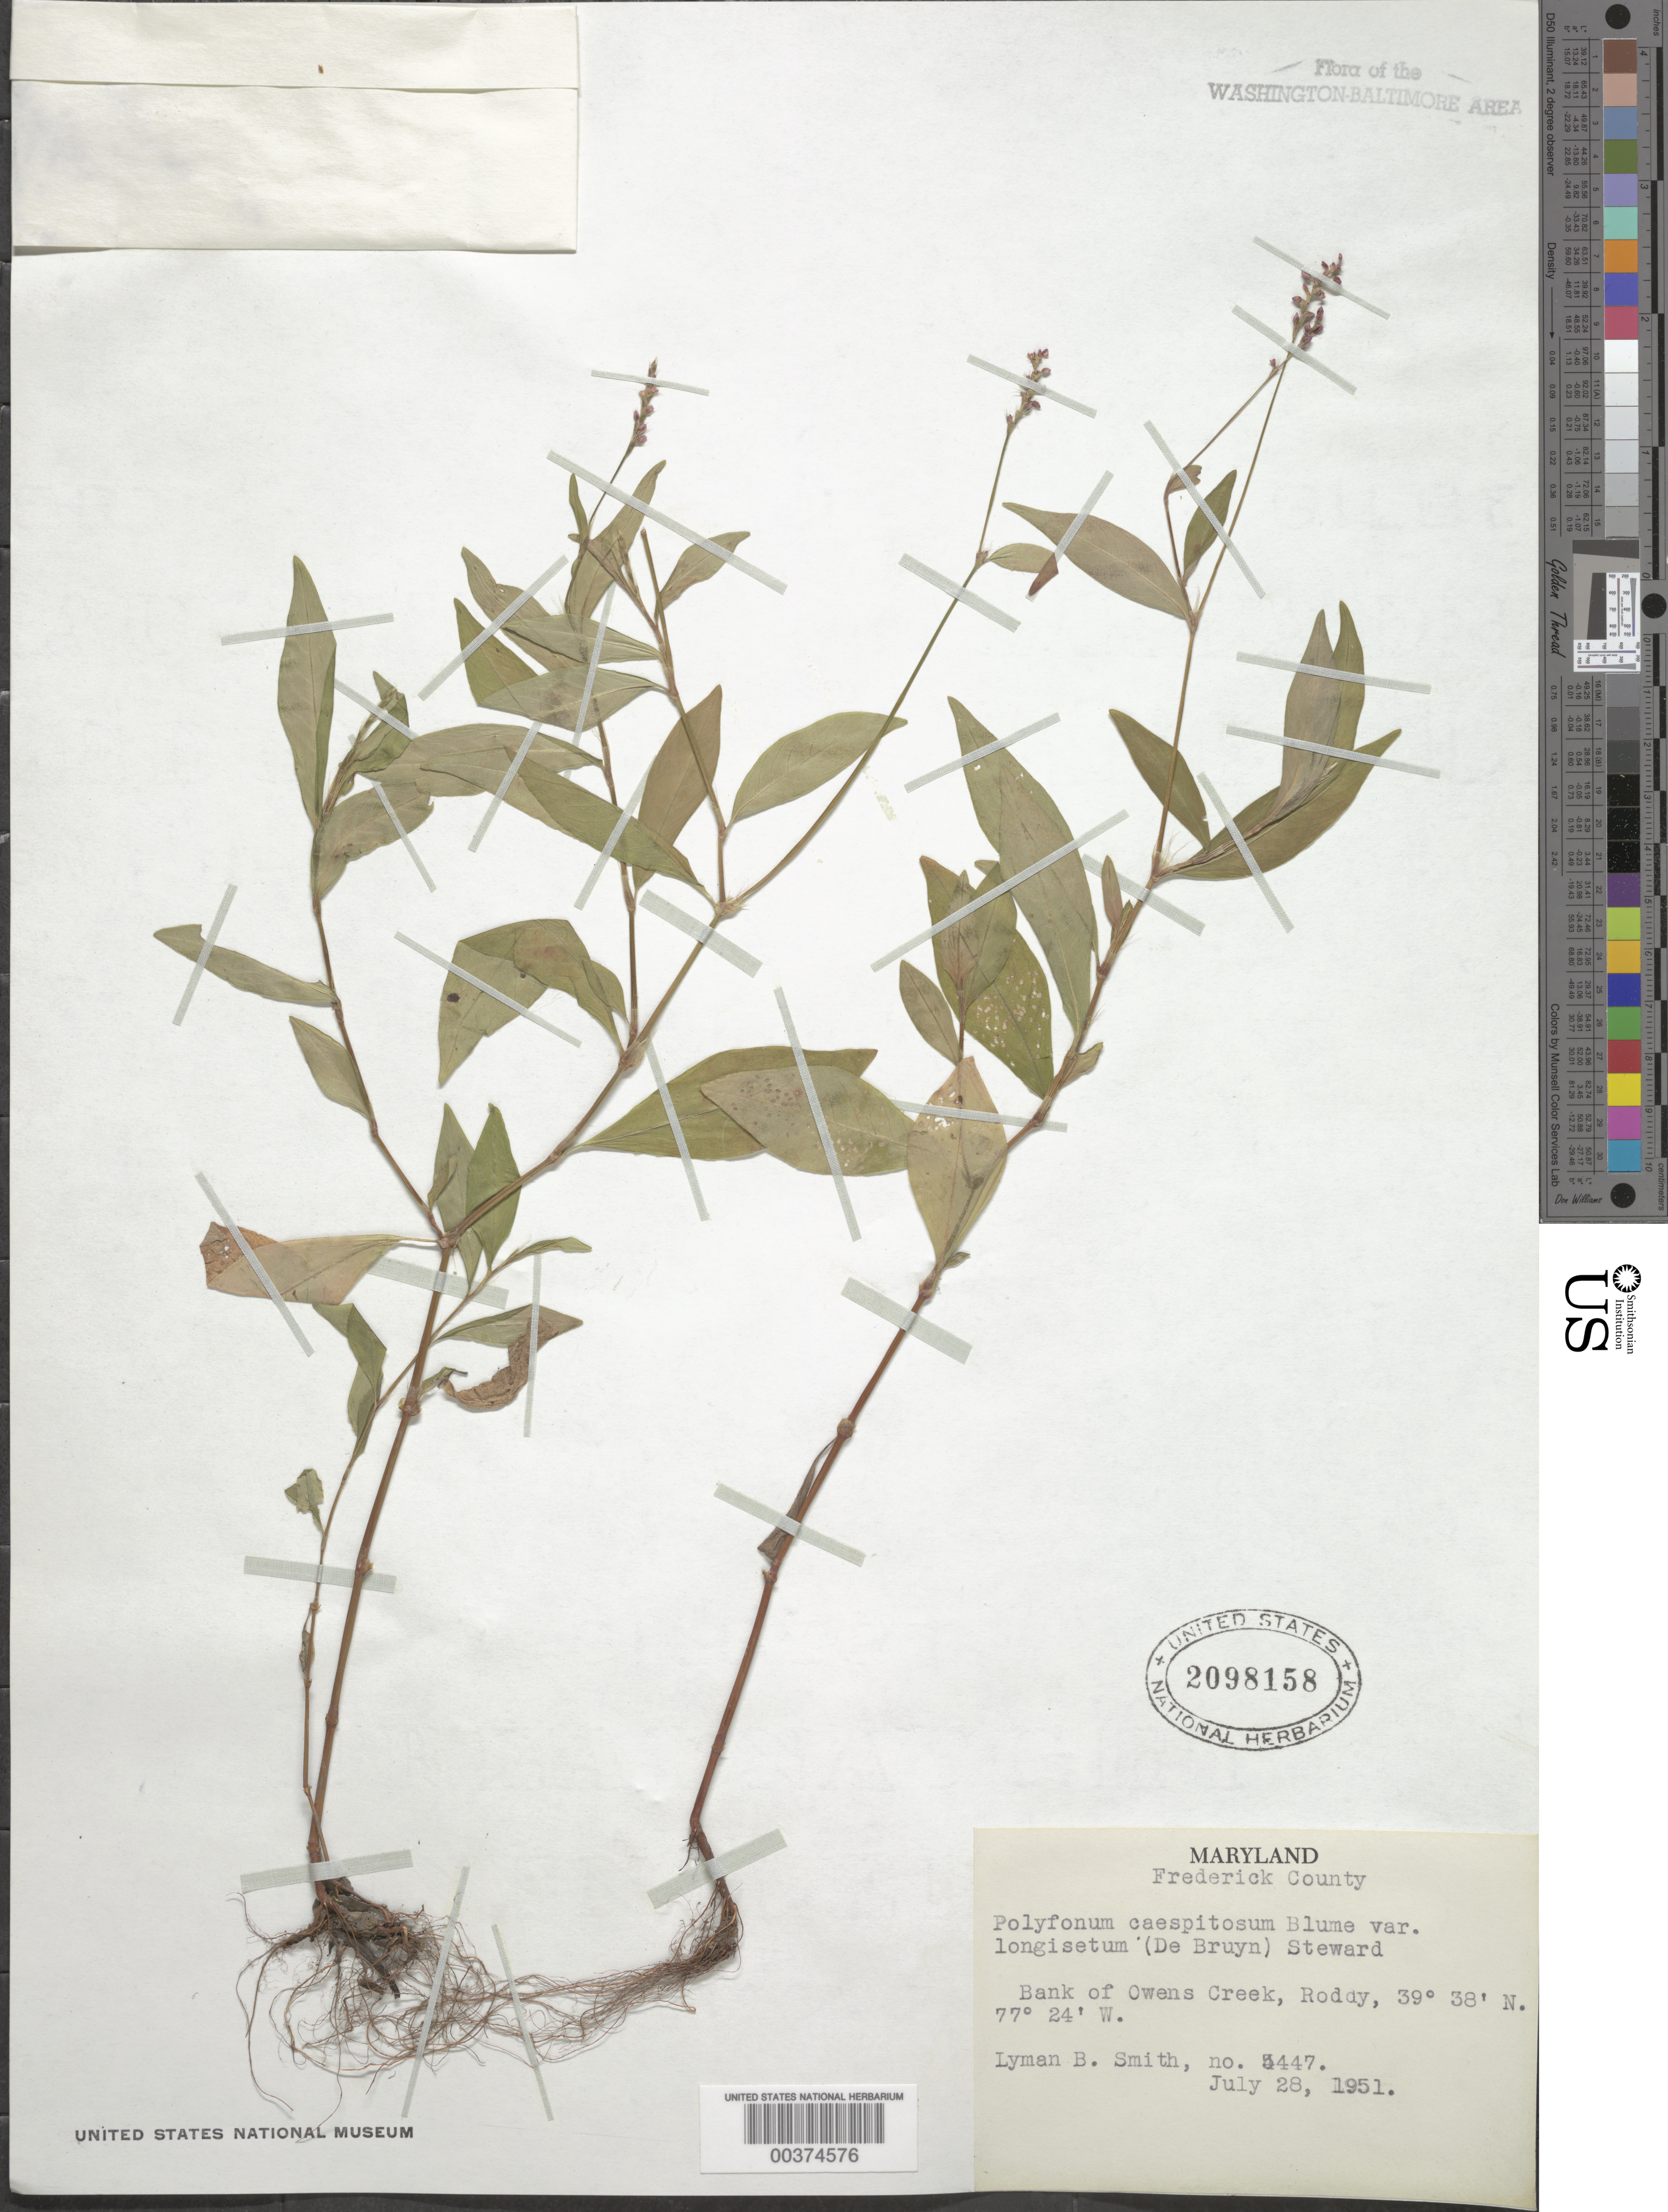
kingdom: Plantae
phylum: Tracheophyta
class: Magnoliopsida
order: Caryophyllales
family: Polygonaceae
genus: Persicaria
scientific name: Persicaria longiseta (Bruijn) Kitag.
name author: (Bruijn &) Kitag.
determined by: Atha, D. E.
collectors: L. Smith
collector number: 5447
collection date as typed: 28 Jul 1951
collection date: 1951-07-28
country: United States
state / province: Maryland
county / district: Frederick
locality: Owens Creek, Roddy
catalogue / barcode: US 2098158